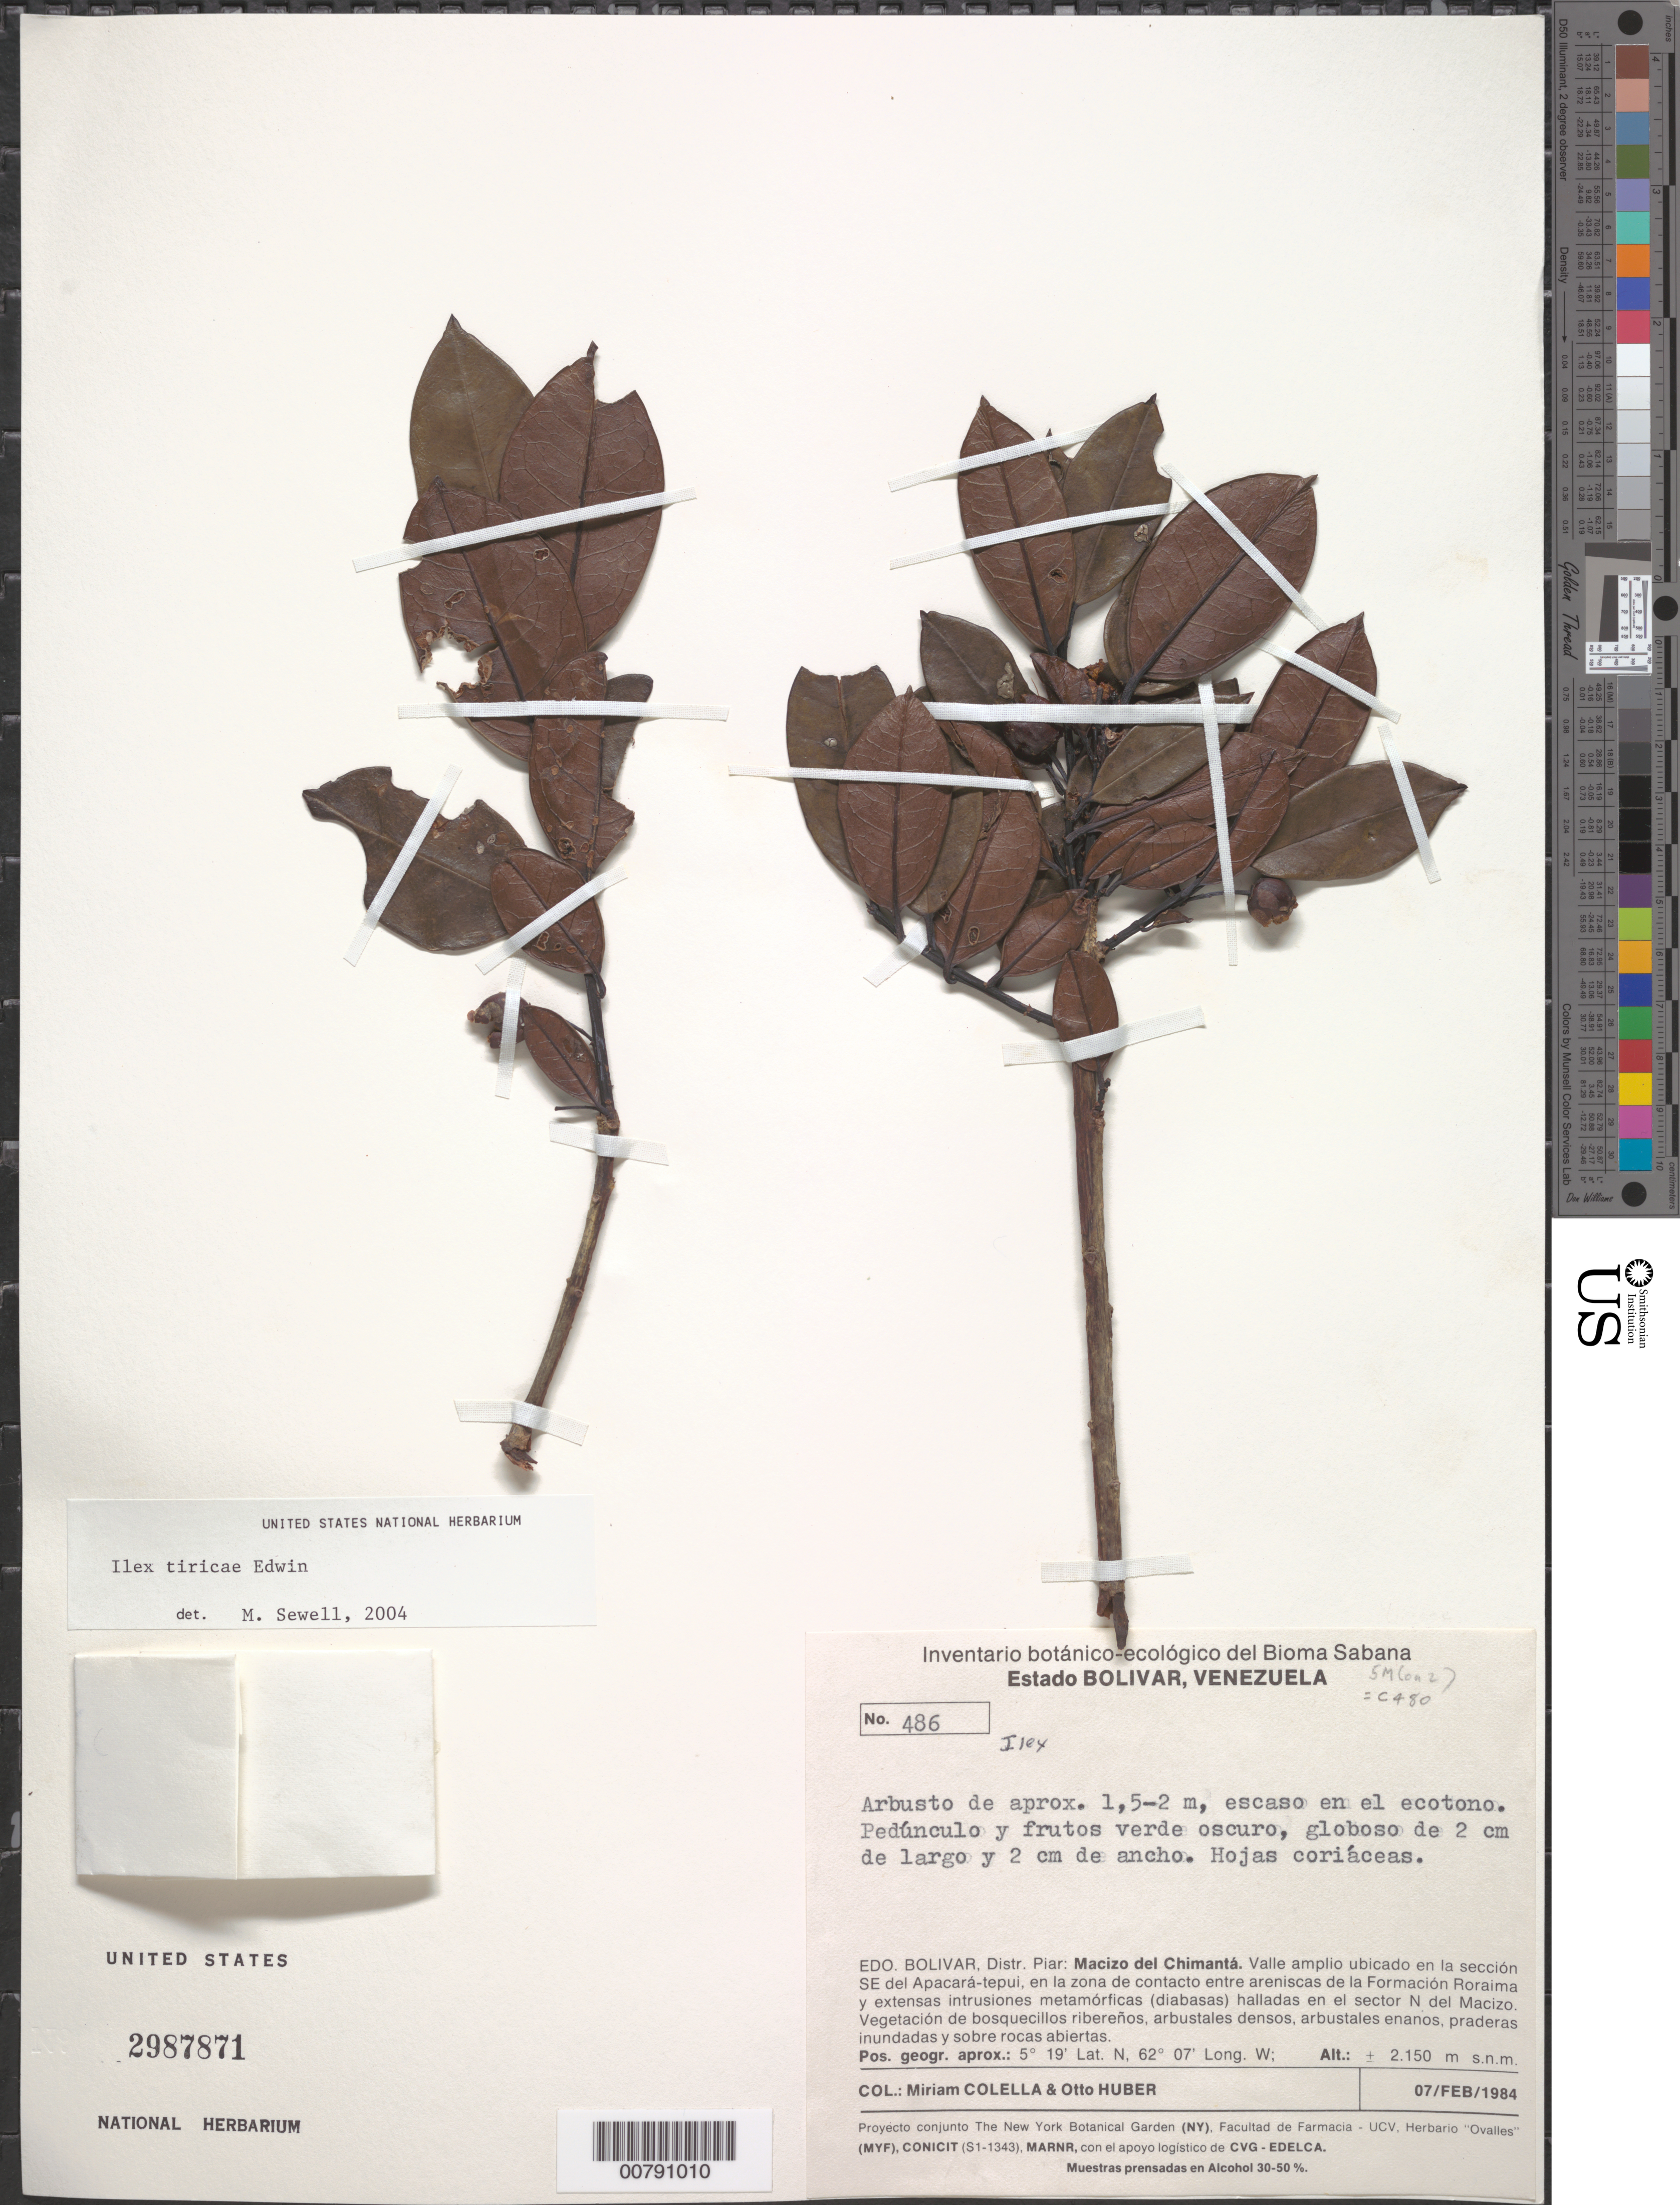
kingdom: Plantae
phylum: Tracheophyta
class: Magnoliopsida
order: Aquifoliales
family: Aquifoliaceae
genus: Ilex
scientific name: Ilex tiricae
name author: Edwin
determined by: Sewell, M.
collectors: M. Colella & O. Huber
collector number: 486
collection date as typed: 7-Feb-84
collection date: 1984-02-07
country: Venezuela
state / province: Bolívar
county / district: Piar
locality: Macizo del Chimantá; la sección SE del Apacará-tepuí, en la zona de contacto entre areniscas de la Formación Roraima y extensas intrusiones metaórficas (diabasas) halladas en el sector N del Macizo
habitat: Ecotono; vegetación de bosquecillos ribereños, arbustales densos, arbustales enanos, praderas inundadas y sobre rocas abiertas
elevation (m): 2150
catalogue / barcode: US 2987871